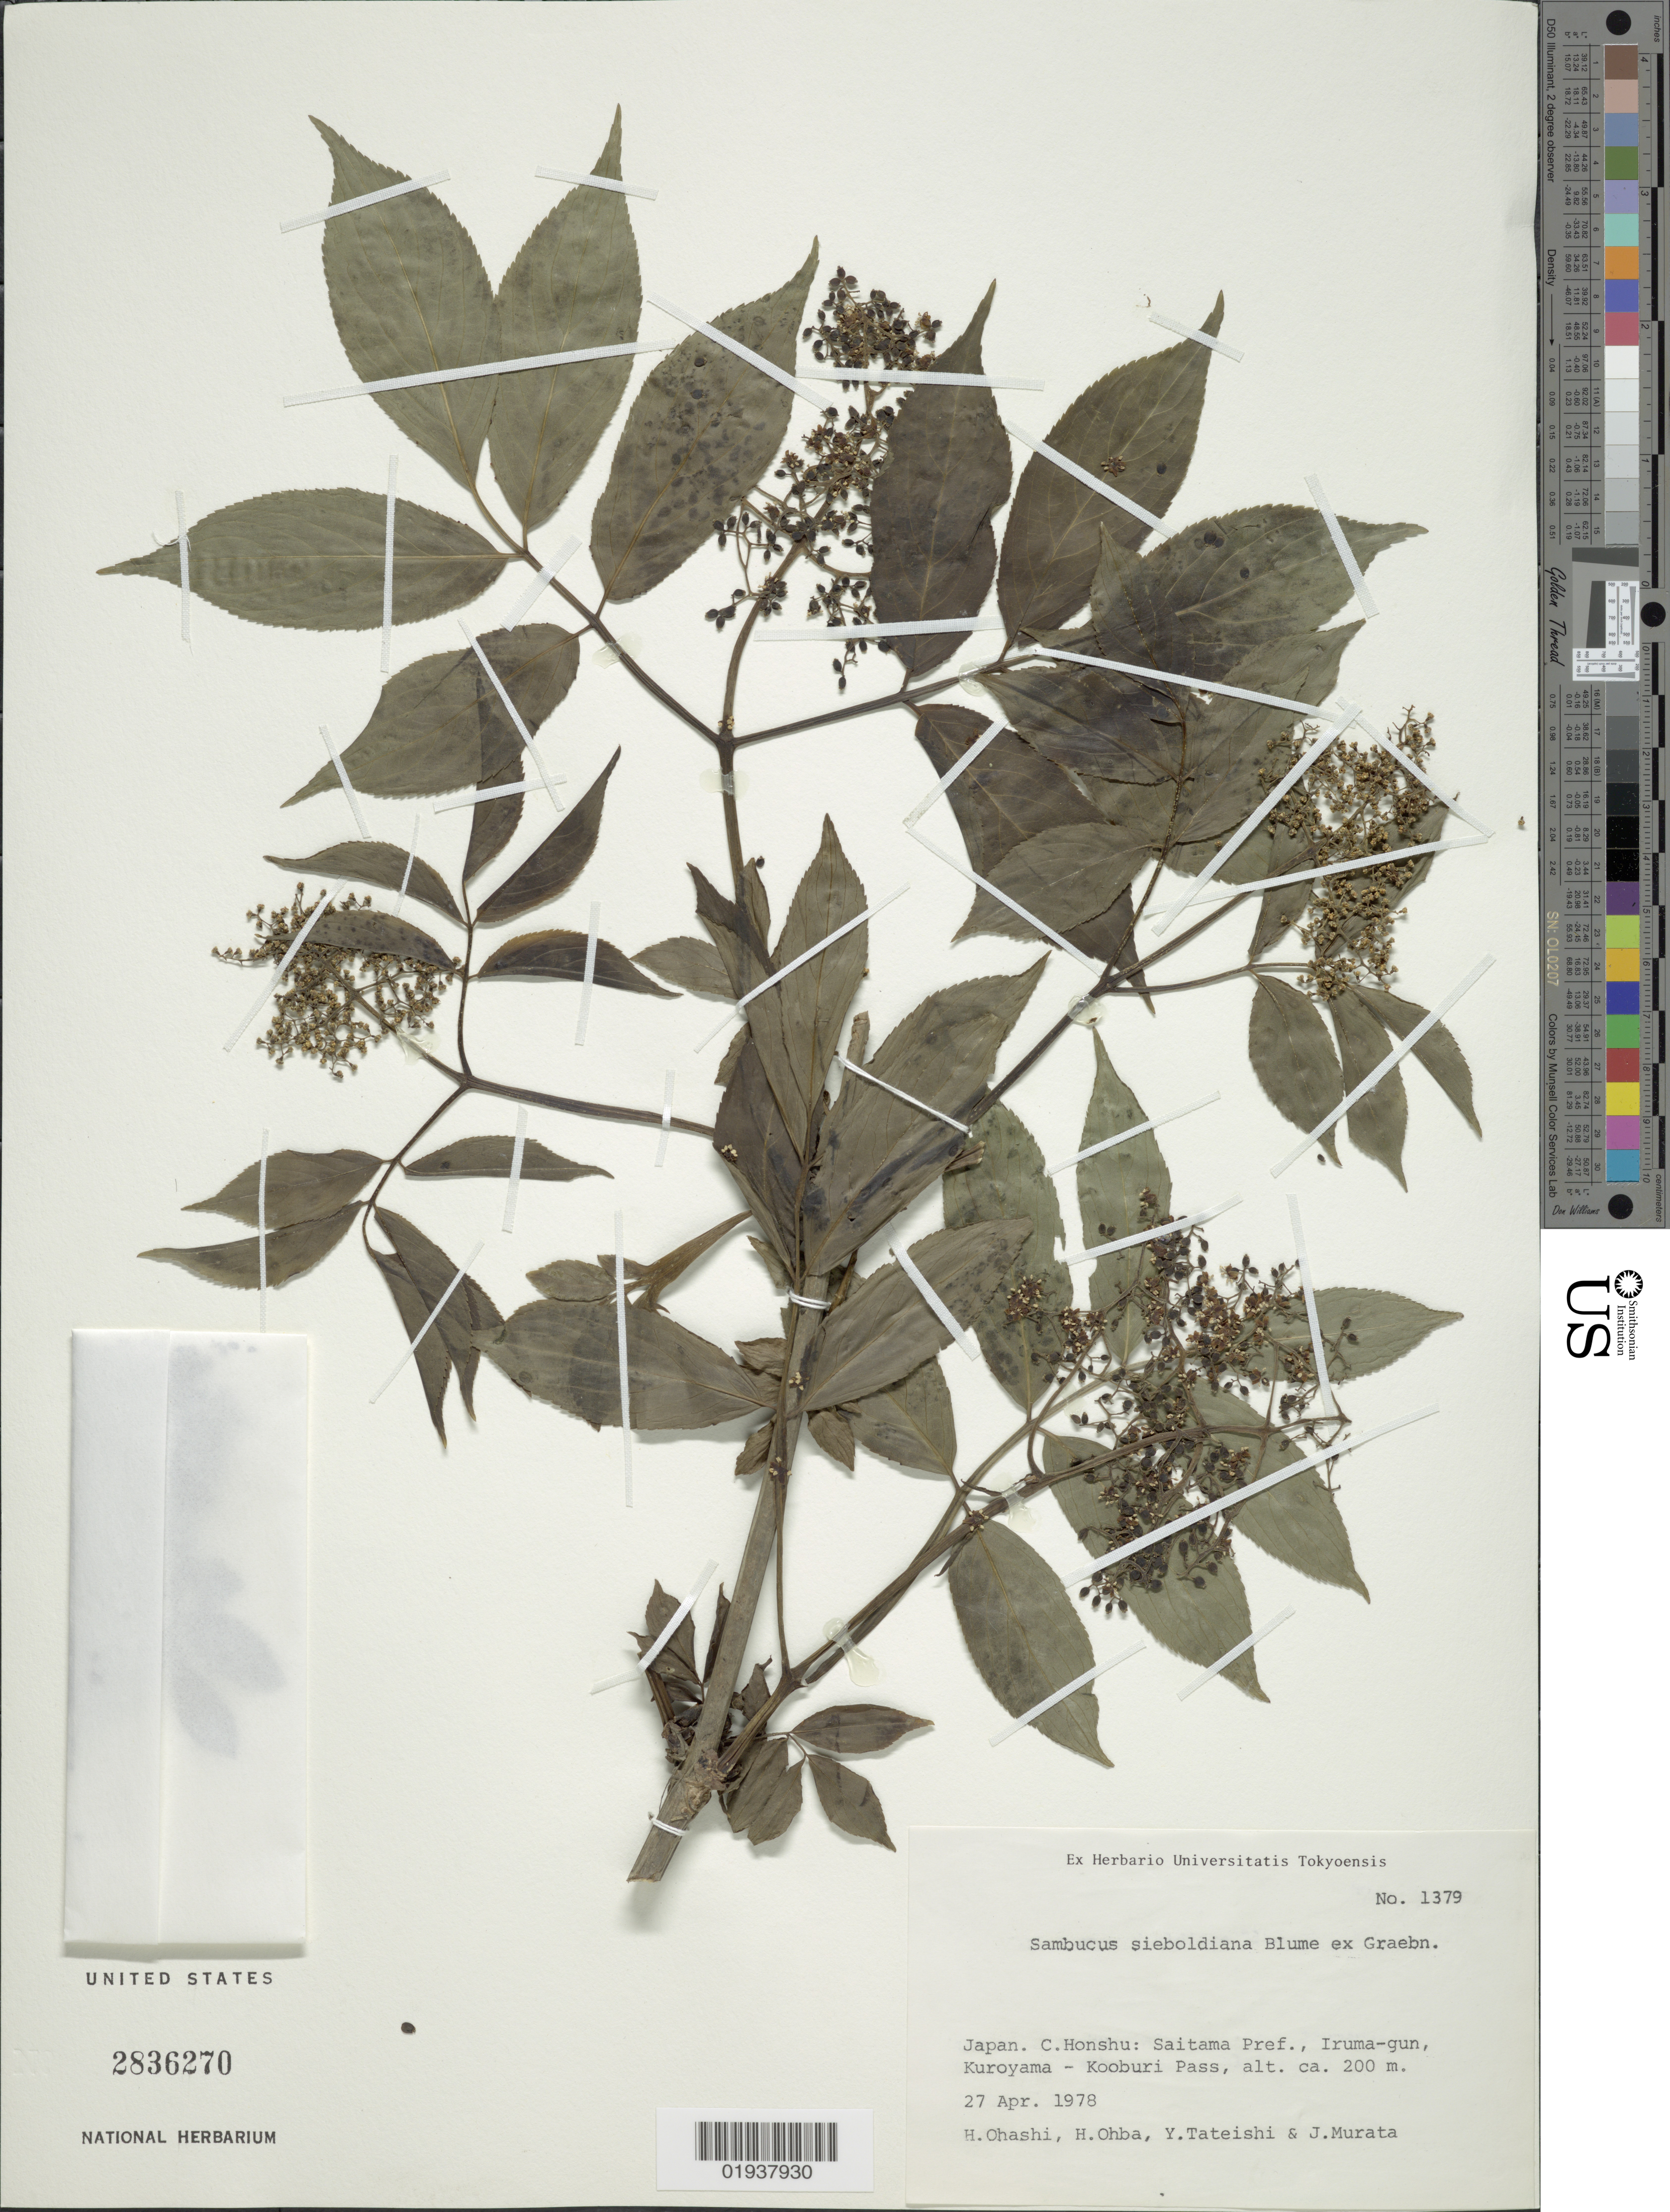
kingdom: Plantae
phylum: Tracheophyta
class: Magnoliopsida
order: Dipsacales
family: Viburnaceae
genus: Sambucus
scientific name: Sambucus racemosa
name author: L.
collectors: H. Ohashi, H. Ohba, Y. Tateishi & J. Murata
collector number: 1379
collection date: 1978-04-27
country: Japan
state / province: Saitama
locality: C. Honshu, Saitama Pref., Iruma-gun, Kuroyama-Kooburi Pass.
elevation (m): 200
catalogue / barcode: US 2836270